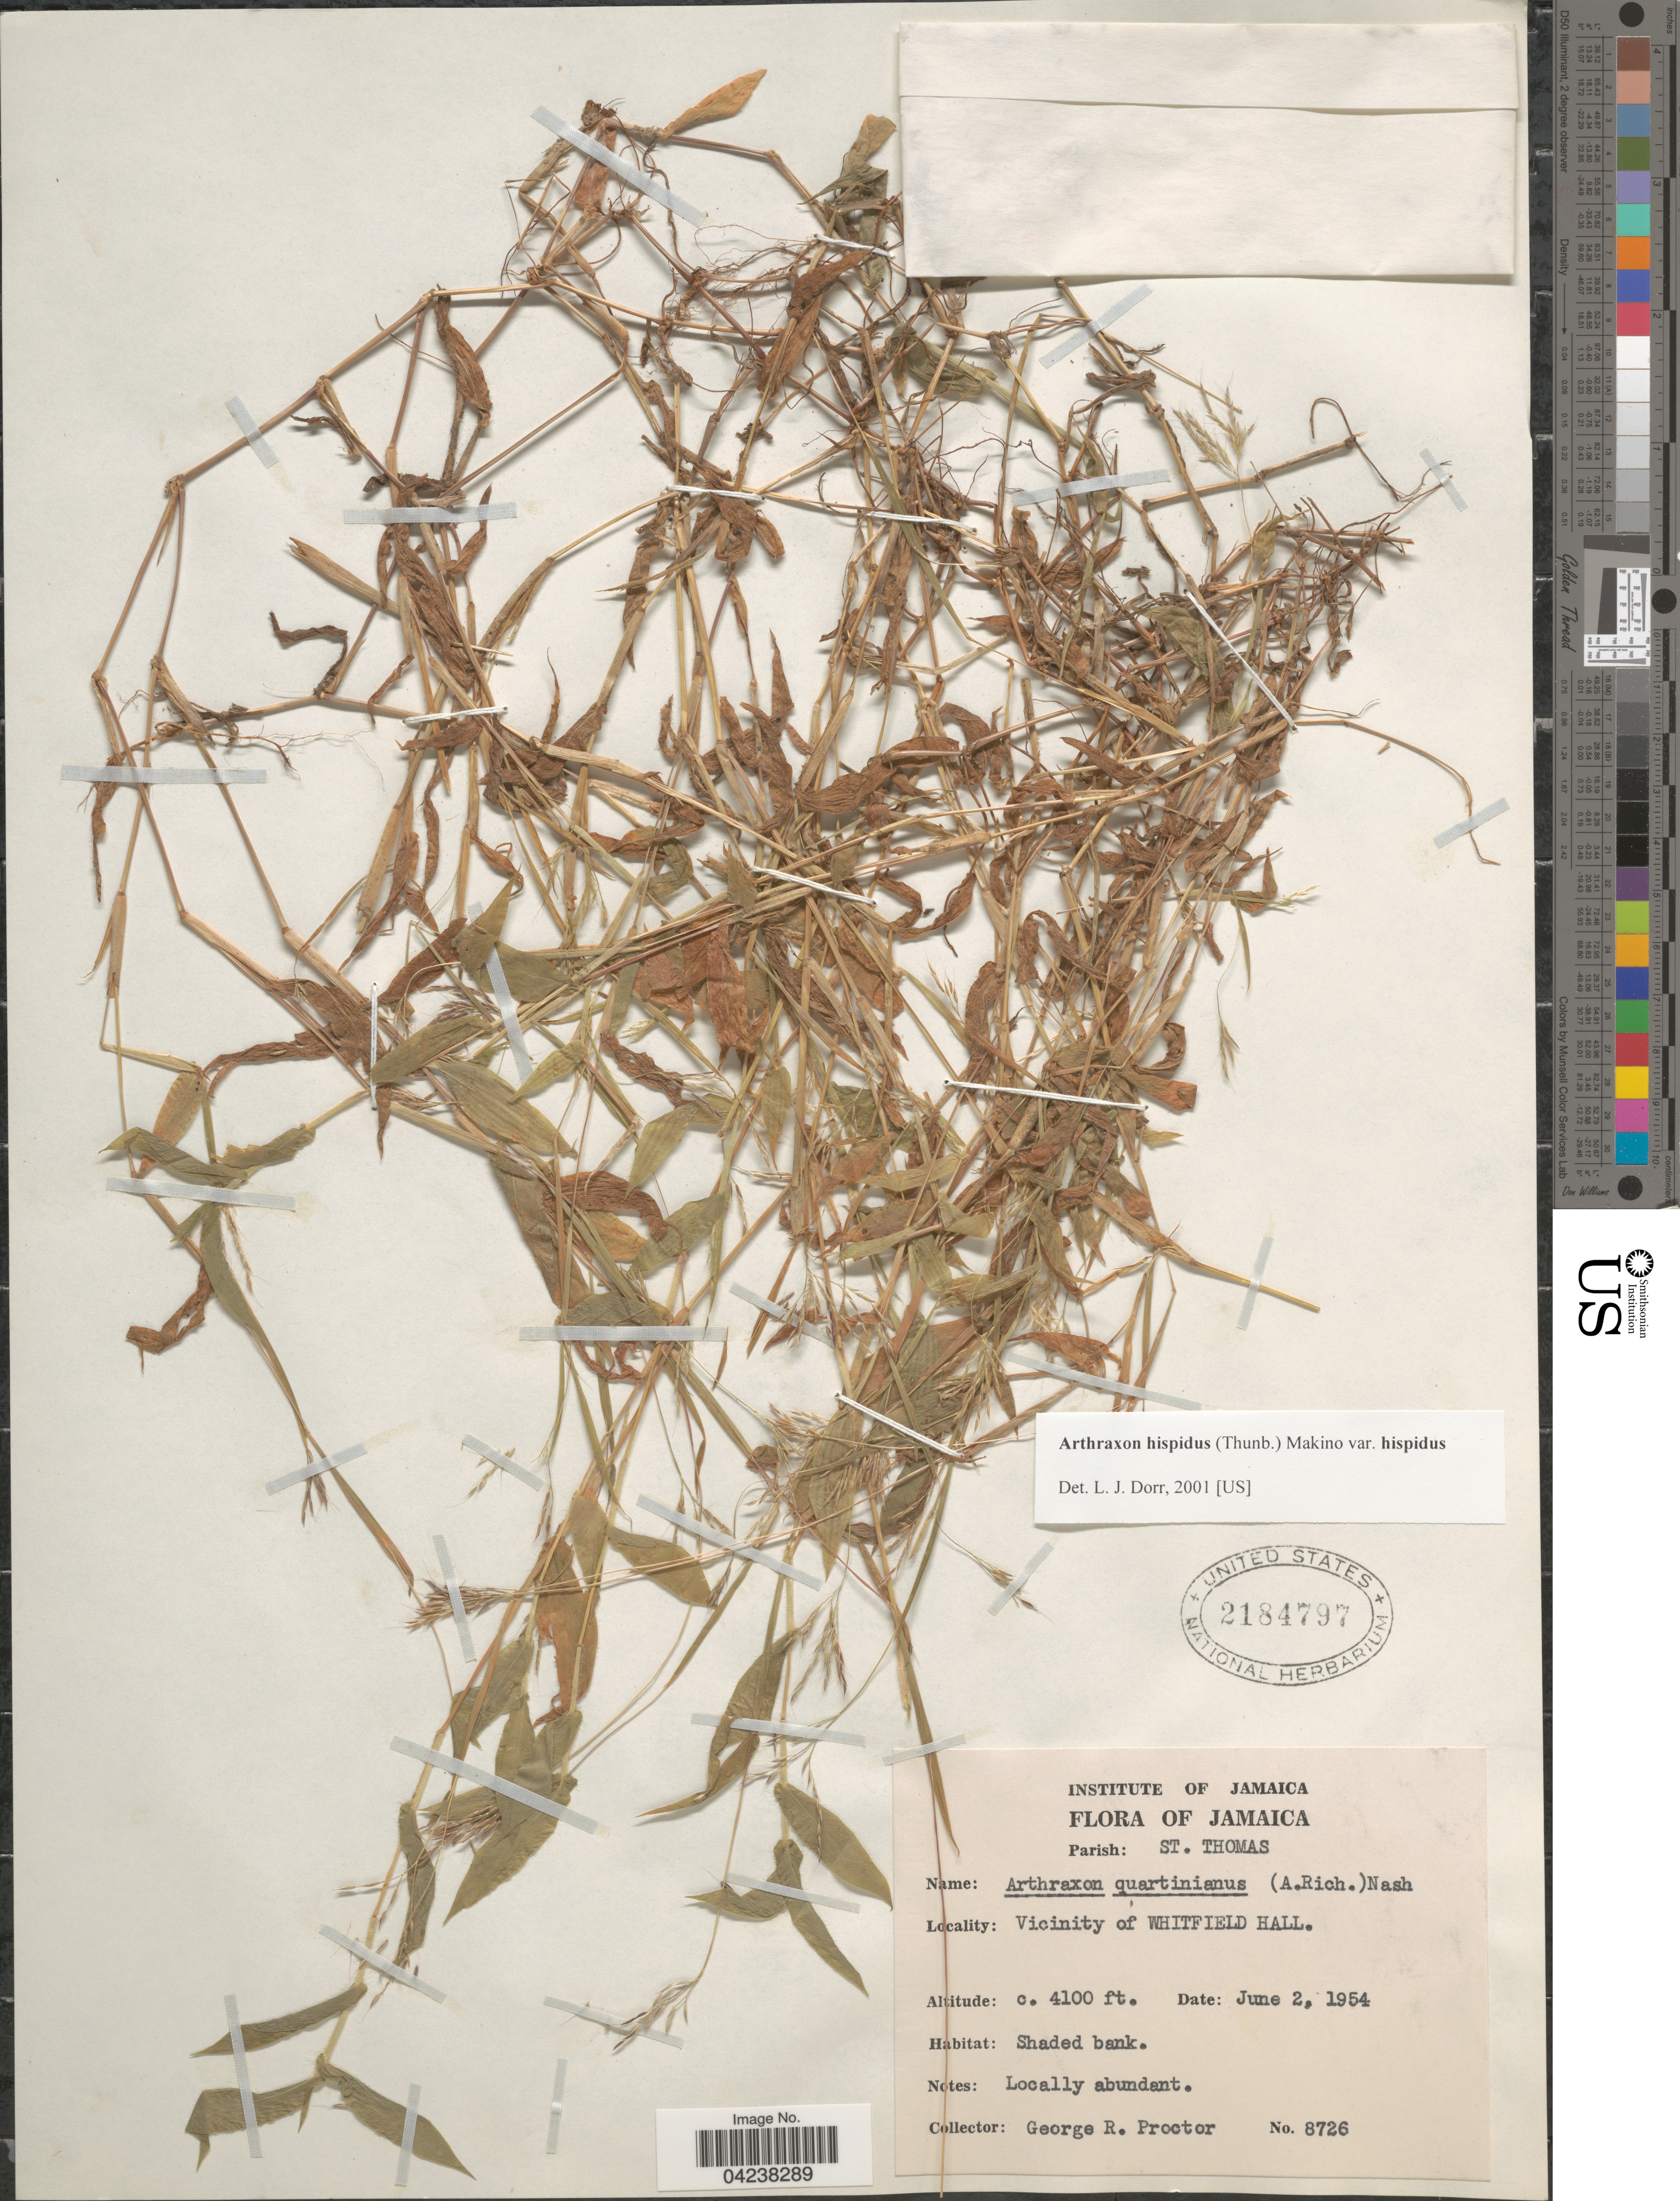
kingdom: Plantae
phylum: Tracheophyta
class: Liliopsida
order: Poales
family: Poaceae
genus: Arthraxon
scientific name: Arthraxon hispidus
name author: (Thunb.) Makino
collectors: G. R. Proctor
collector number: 8726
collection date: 1954-06-02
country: Jamaica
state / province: Saint Thomas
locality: Parish: St. Thomas. Vicinity of Whitfield Hall.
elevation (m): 1250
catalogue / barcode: US 2184797